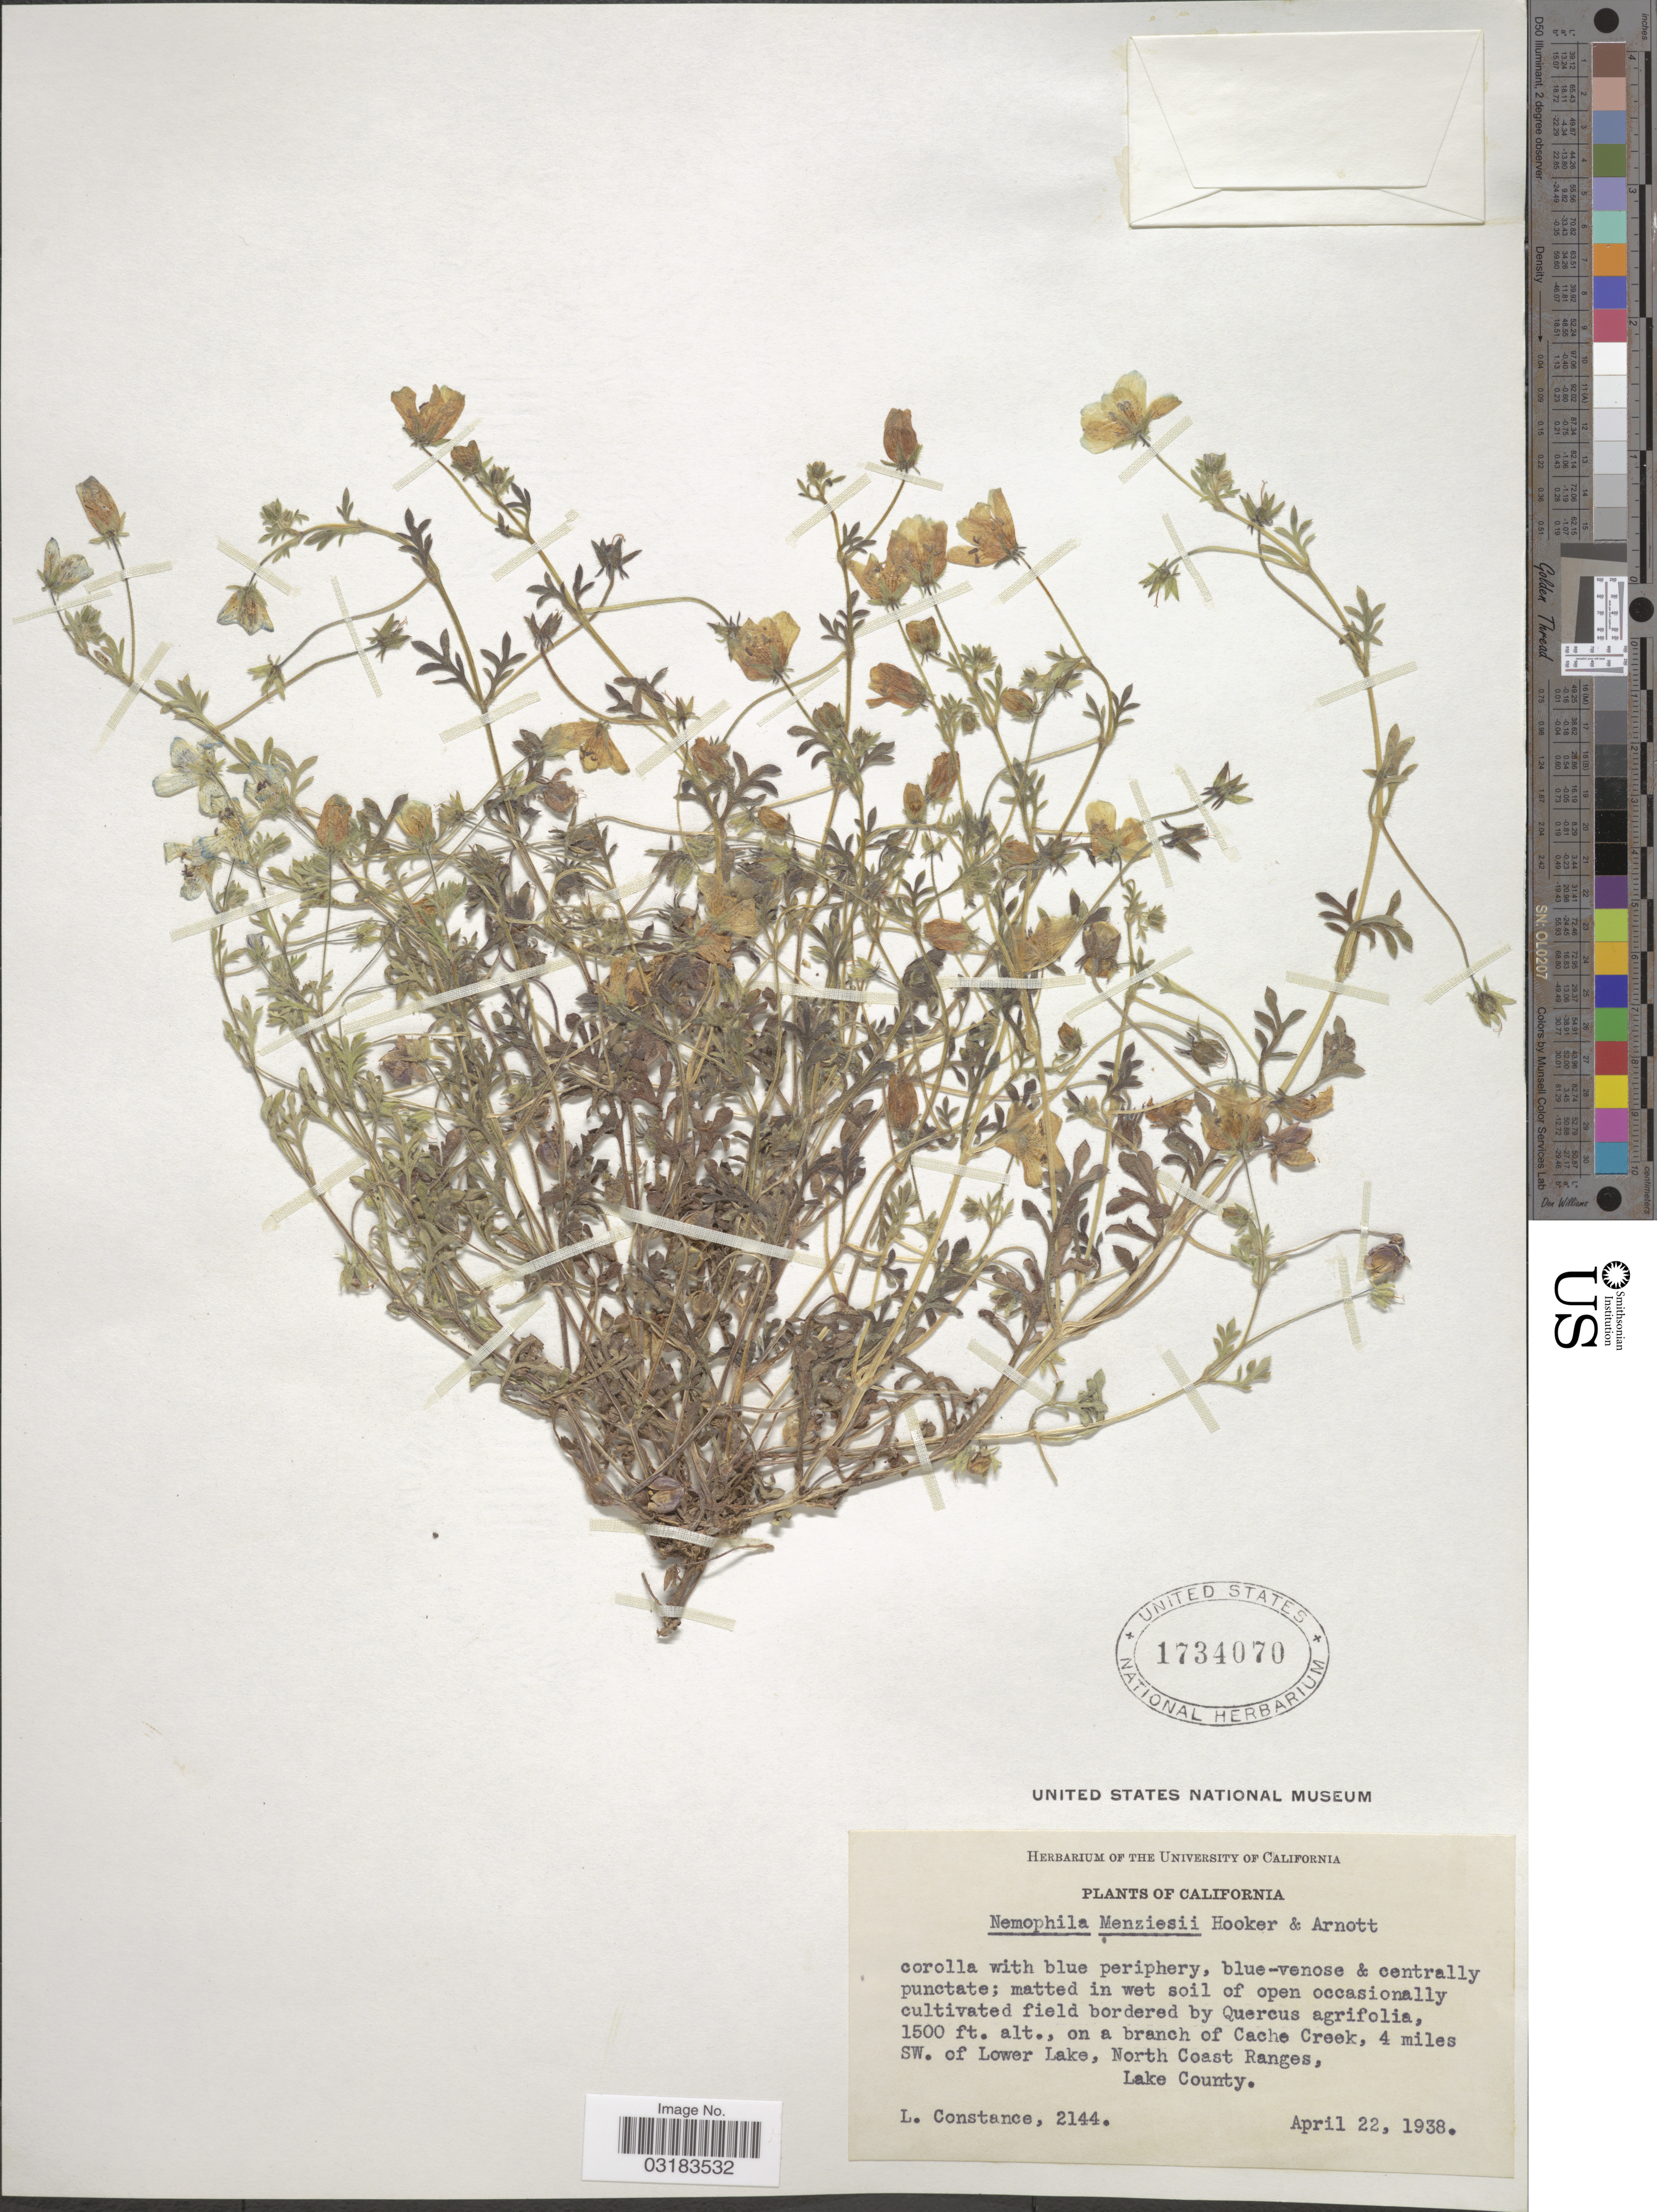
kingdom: Plantae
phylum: Tracheophyta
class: Magnoliopsida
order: Boraginales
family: Hydrophyllaceae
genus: Nemophila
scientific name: Nemophila menziesii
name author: Hook. & Arn.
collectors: L. Constance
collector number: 2144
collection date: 1938-04-22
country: United States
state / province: California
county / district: Lake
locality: On a branch of Cache Creek, 4 miles SW. of Lower Lake, North Coast Ranges, Lake County.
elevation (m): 457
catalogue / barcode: US 1734070